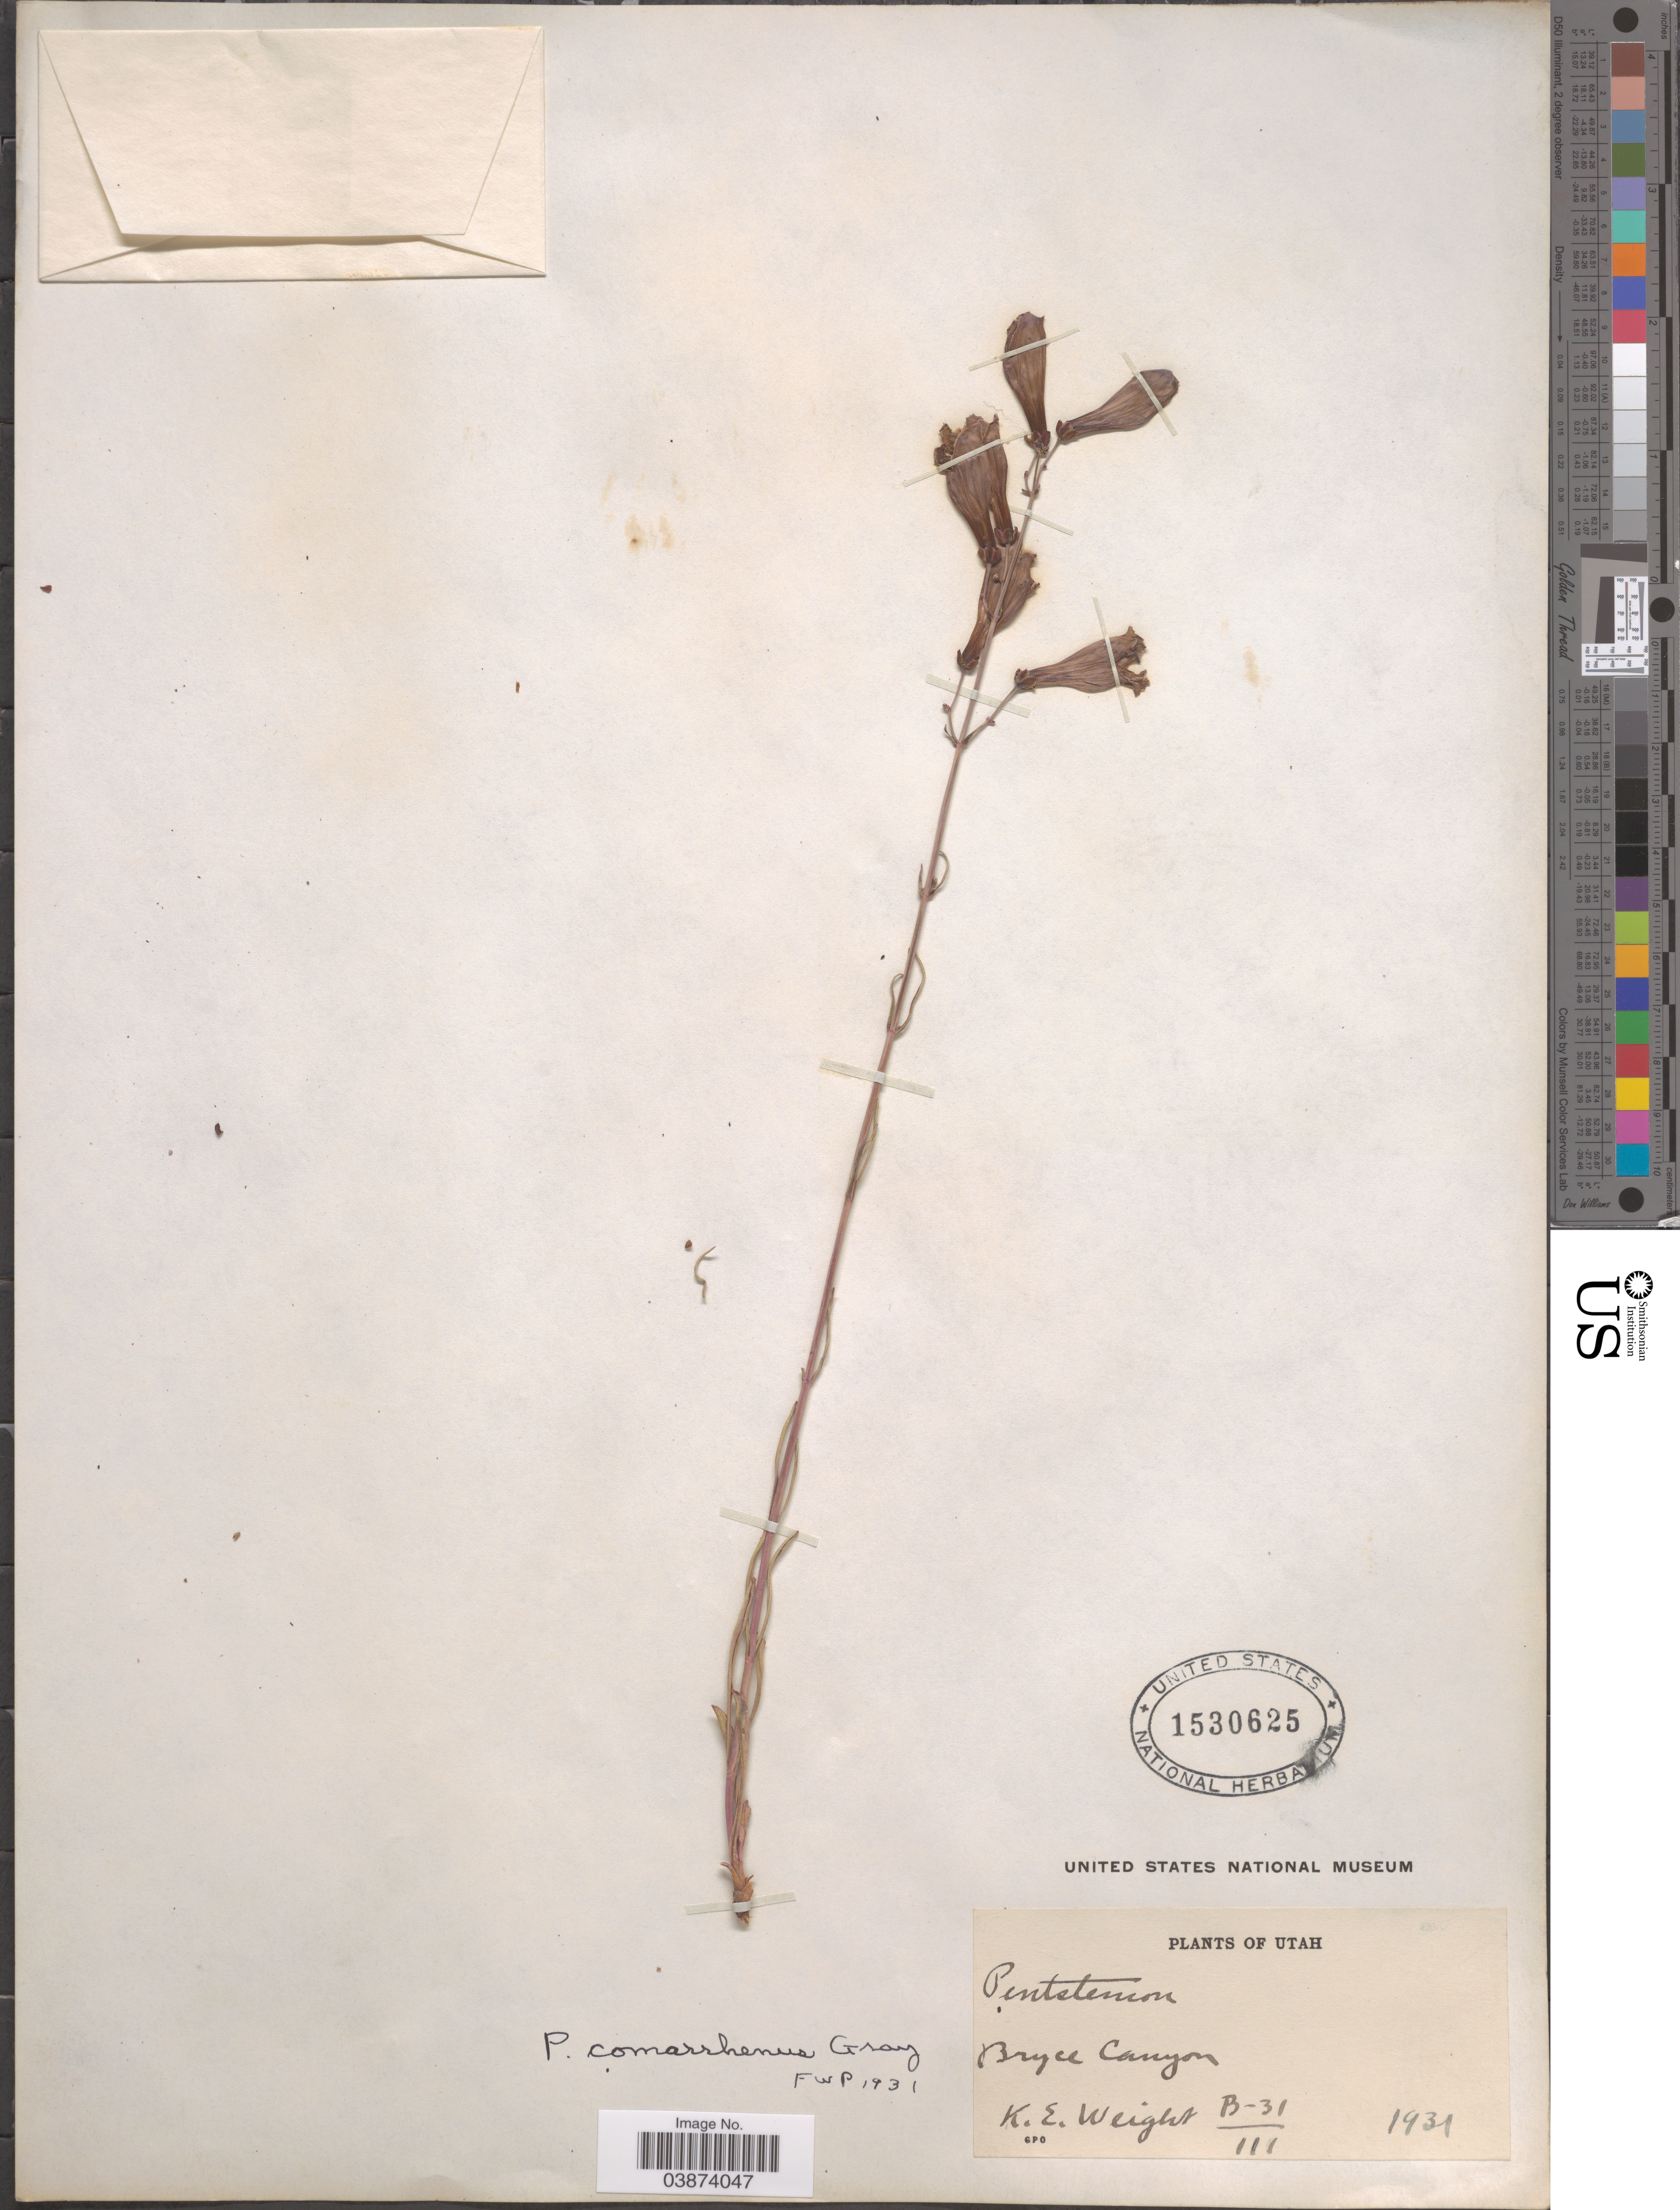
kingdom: Plantae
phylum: Tracheophyta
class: Magnoliopsida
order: Lamiales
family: Plantaginaceae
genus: Penstemon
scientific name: Penstemon comarrhenus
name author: A. Gray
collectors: K. Weight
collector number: B-31/111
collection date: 1931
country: United States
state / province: Utah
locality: Bryce Canyon.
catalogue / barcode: US 1530625